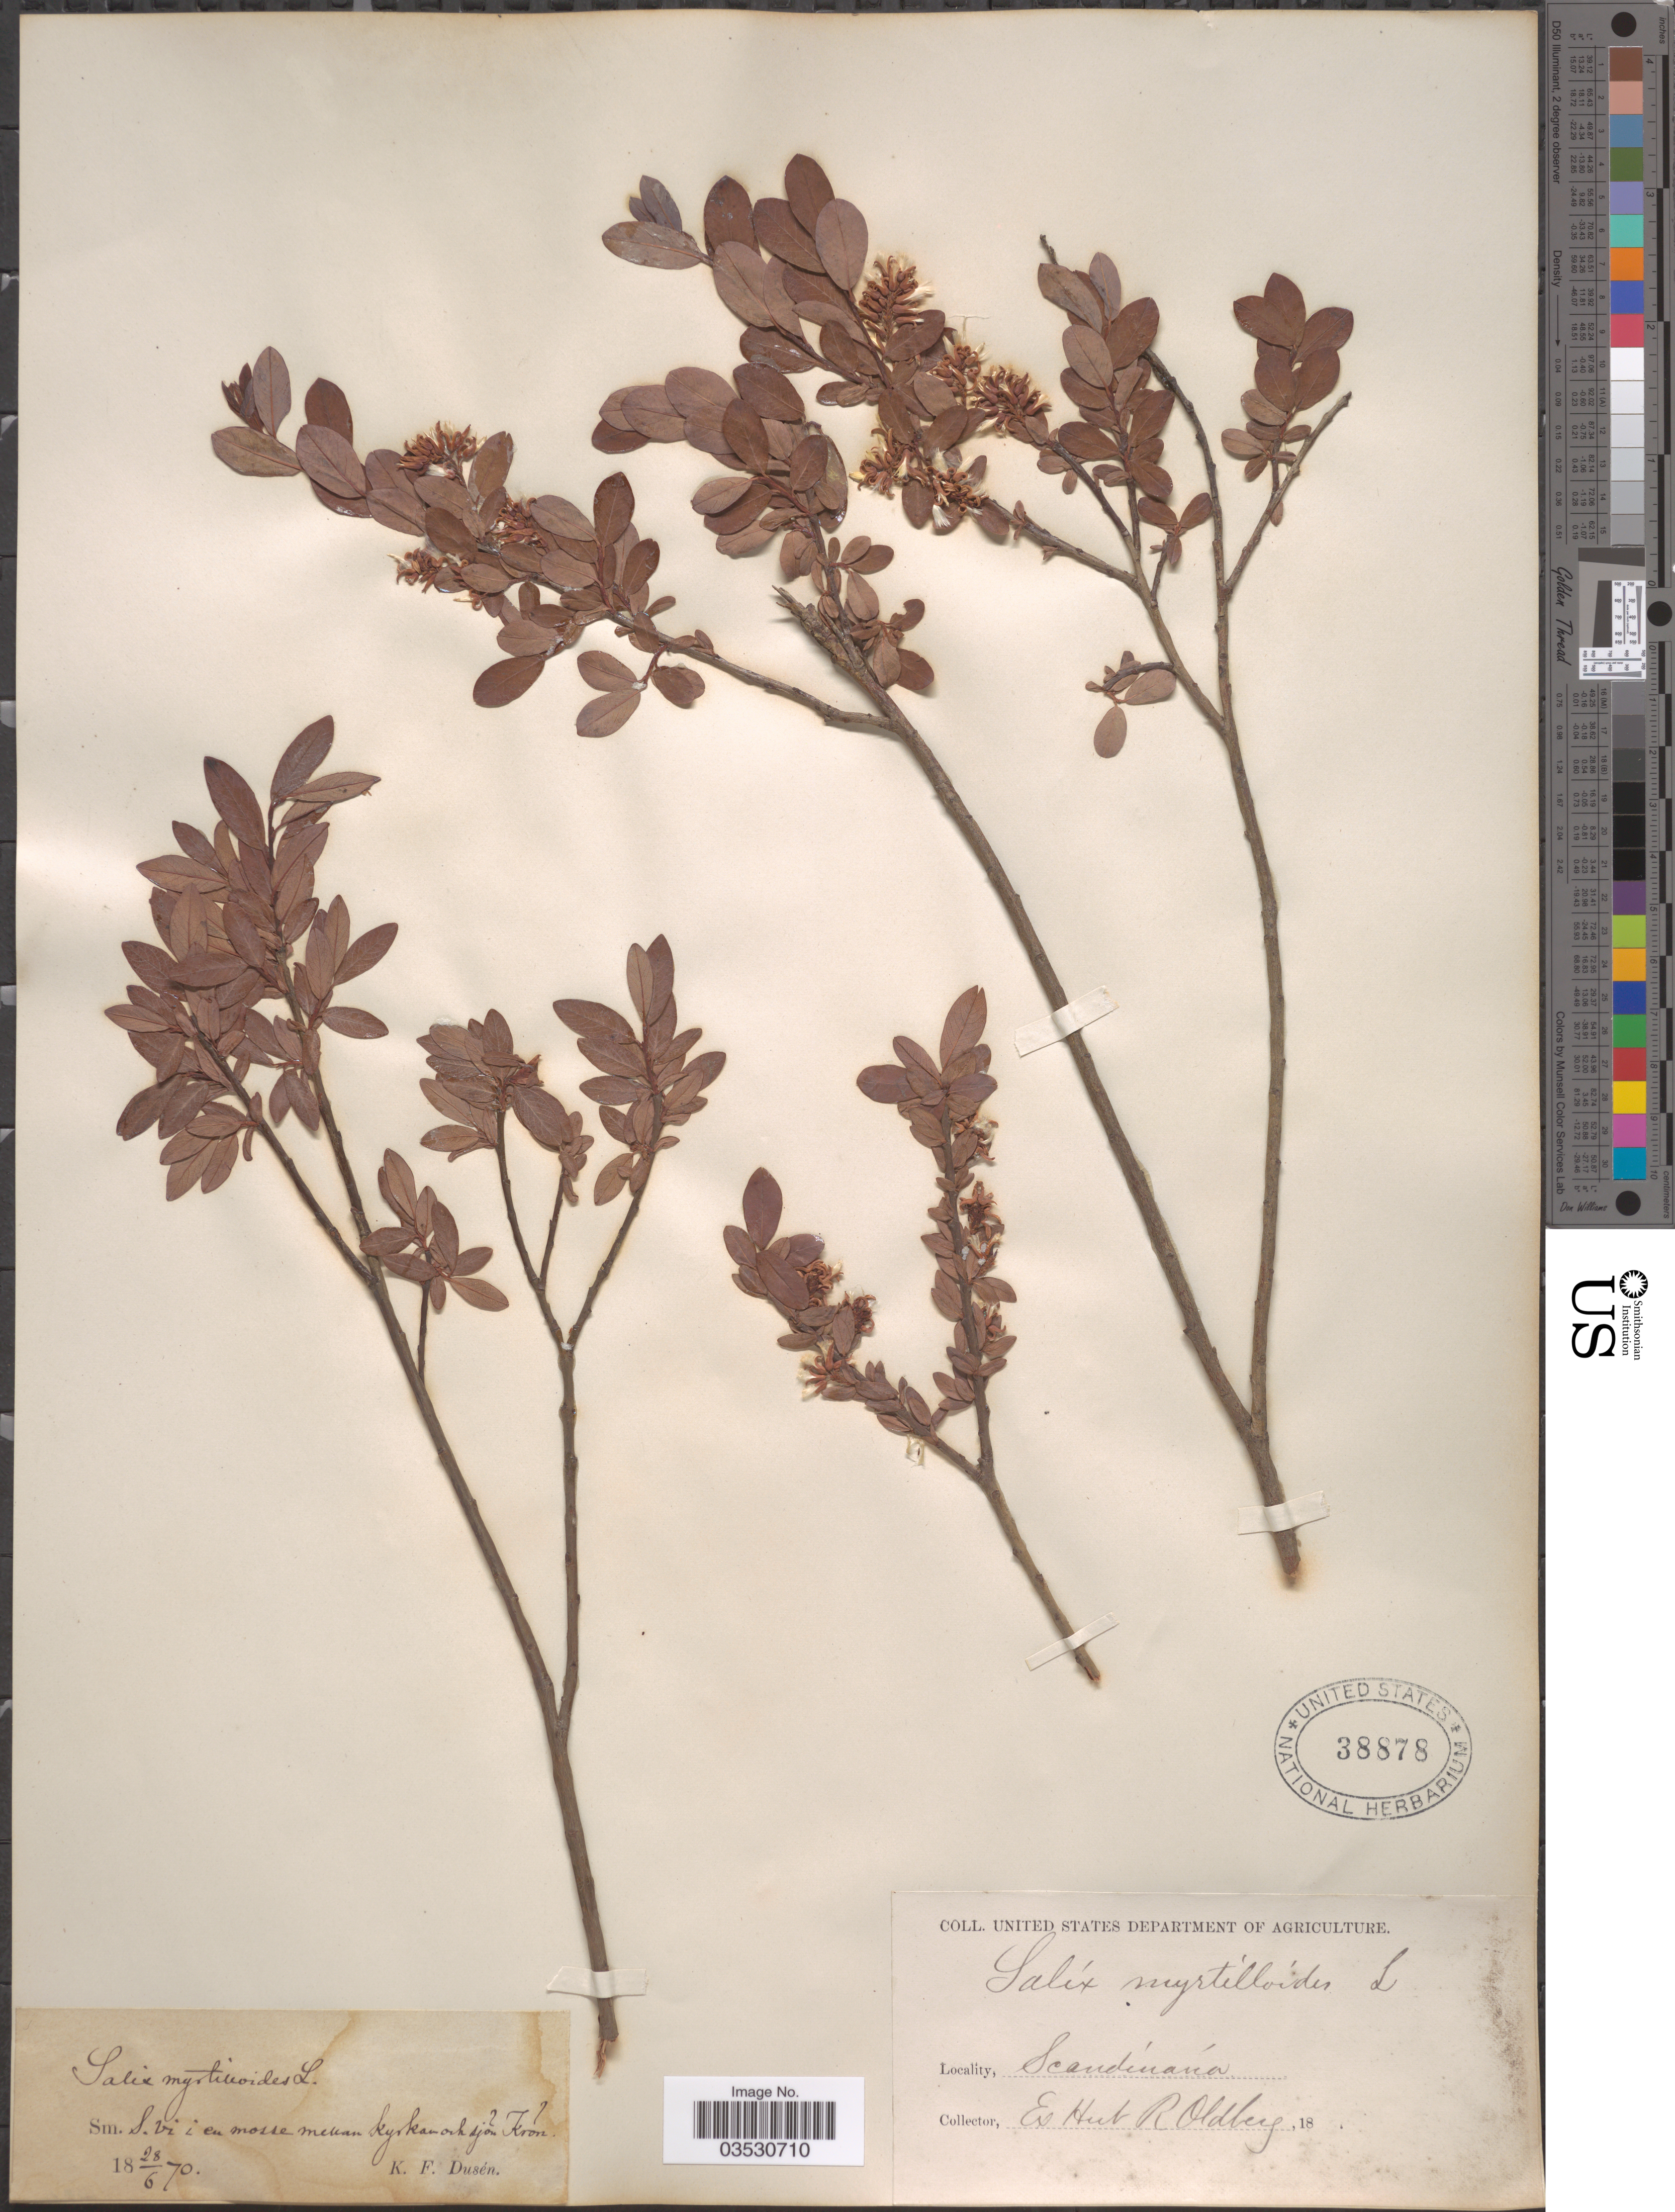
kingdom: Plantae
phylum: Tracheophyta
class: Magnoliopsida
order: Malpighiales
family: Salicaceae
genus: Salix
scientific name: Salix myrtilloides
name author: L.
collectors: K. Dusén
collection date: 1870-06-28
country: Sweden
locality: Scandinavia. Sm. S. vi i en mosse mellan kyrkan och sjön Krön.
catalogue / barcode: US 38878